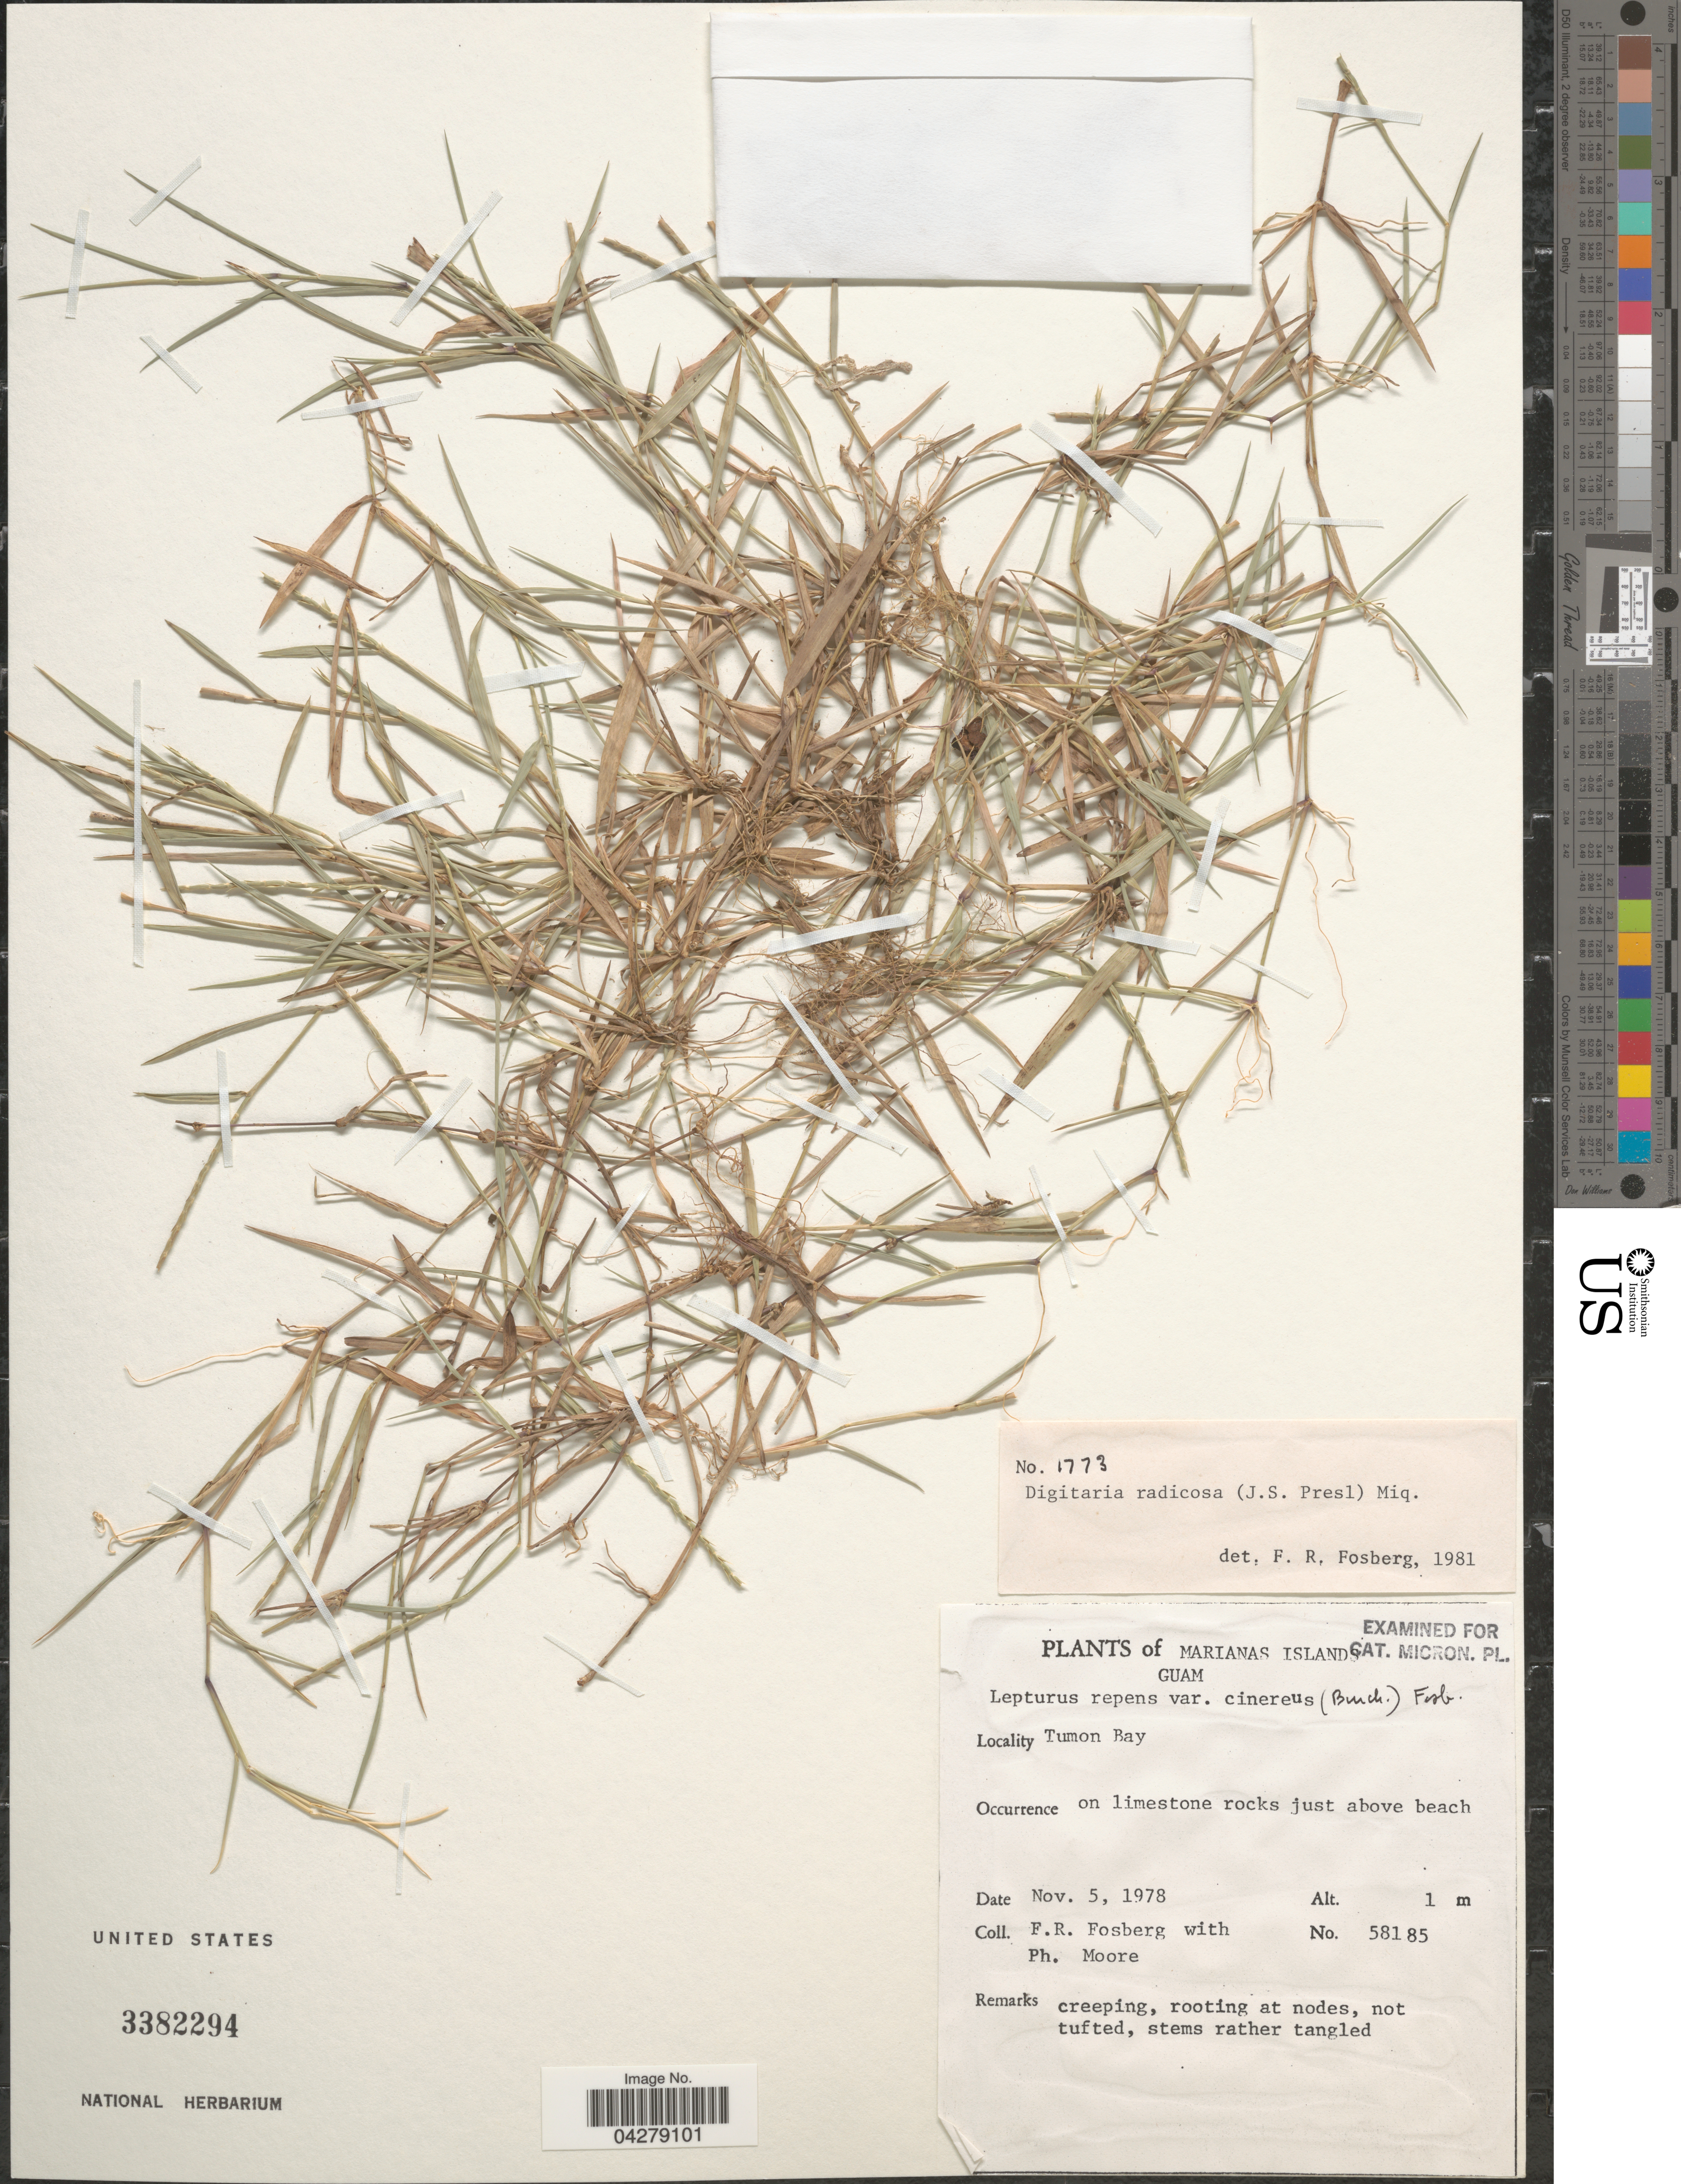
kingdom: Plantae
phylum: Tracheophyta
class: Liliopsida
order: Poales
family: Poaceae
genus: Digitaria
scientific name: Digitaria radicosa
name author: (J. Presl) Miq.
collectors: F. R. Fosberg & P. Moore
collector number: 58185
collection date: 1978-11-05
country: Guam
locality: Marianas Islands. Tumon Bay. On limestone rocks just above beach.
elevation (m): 1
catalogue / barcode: US 3382294